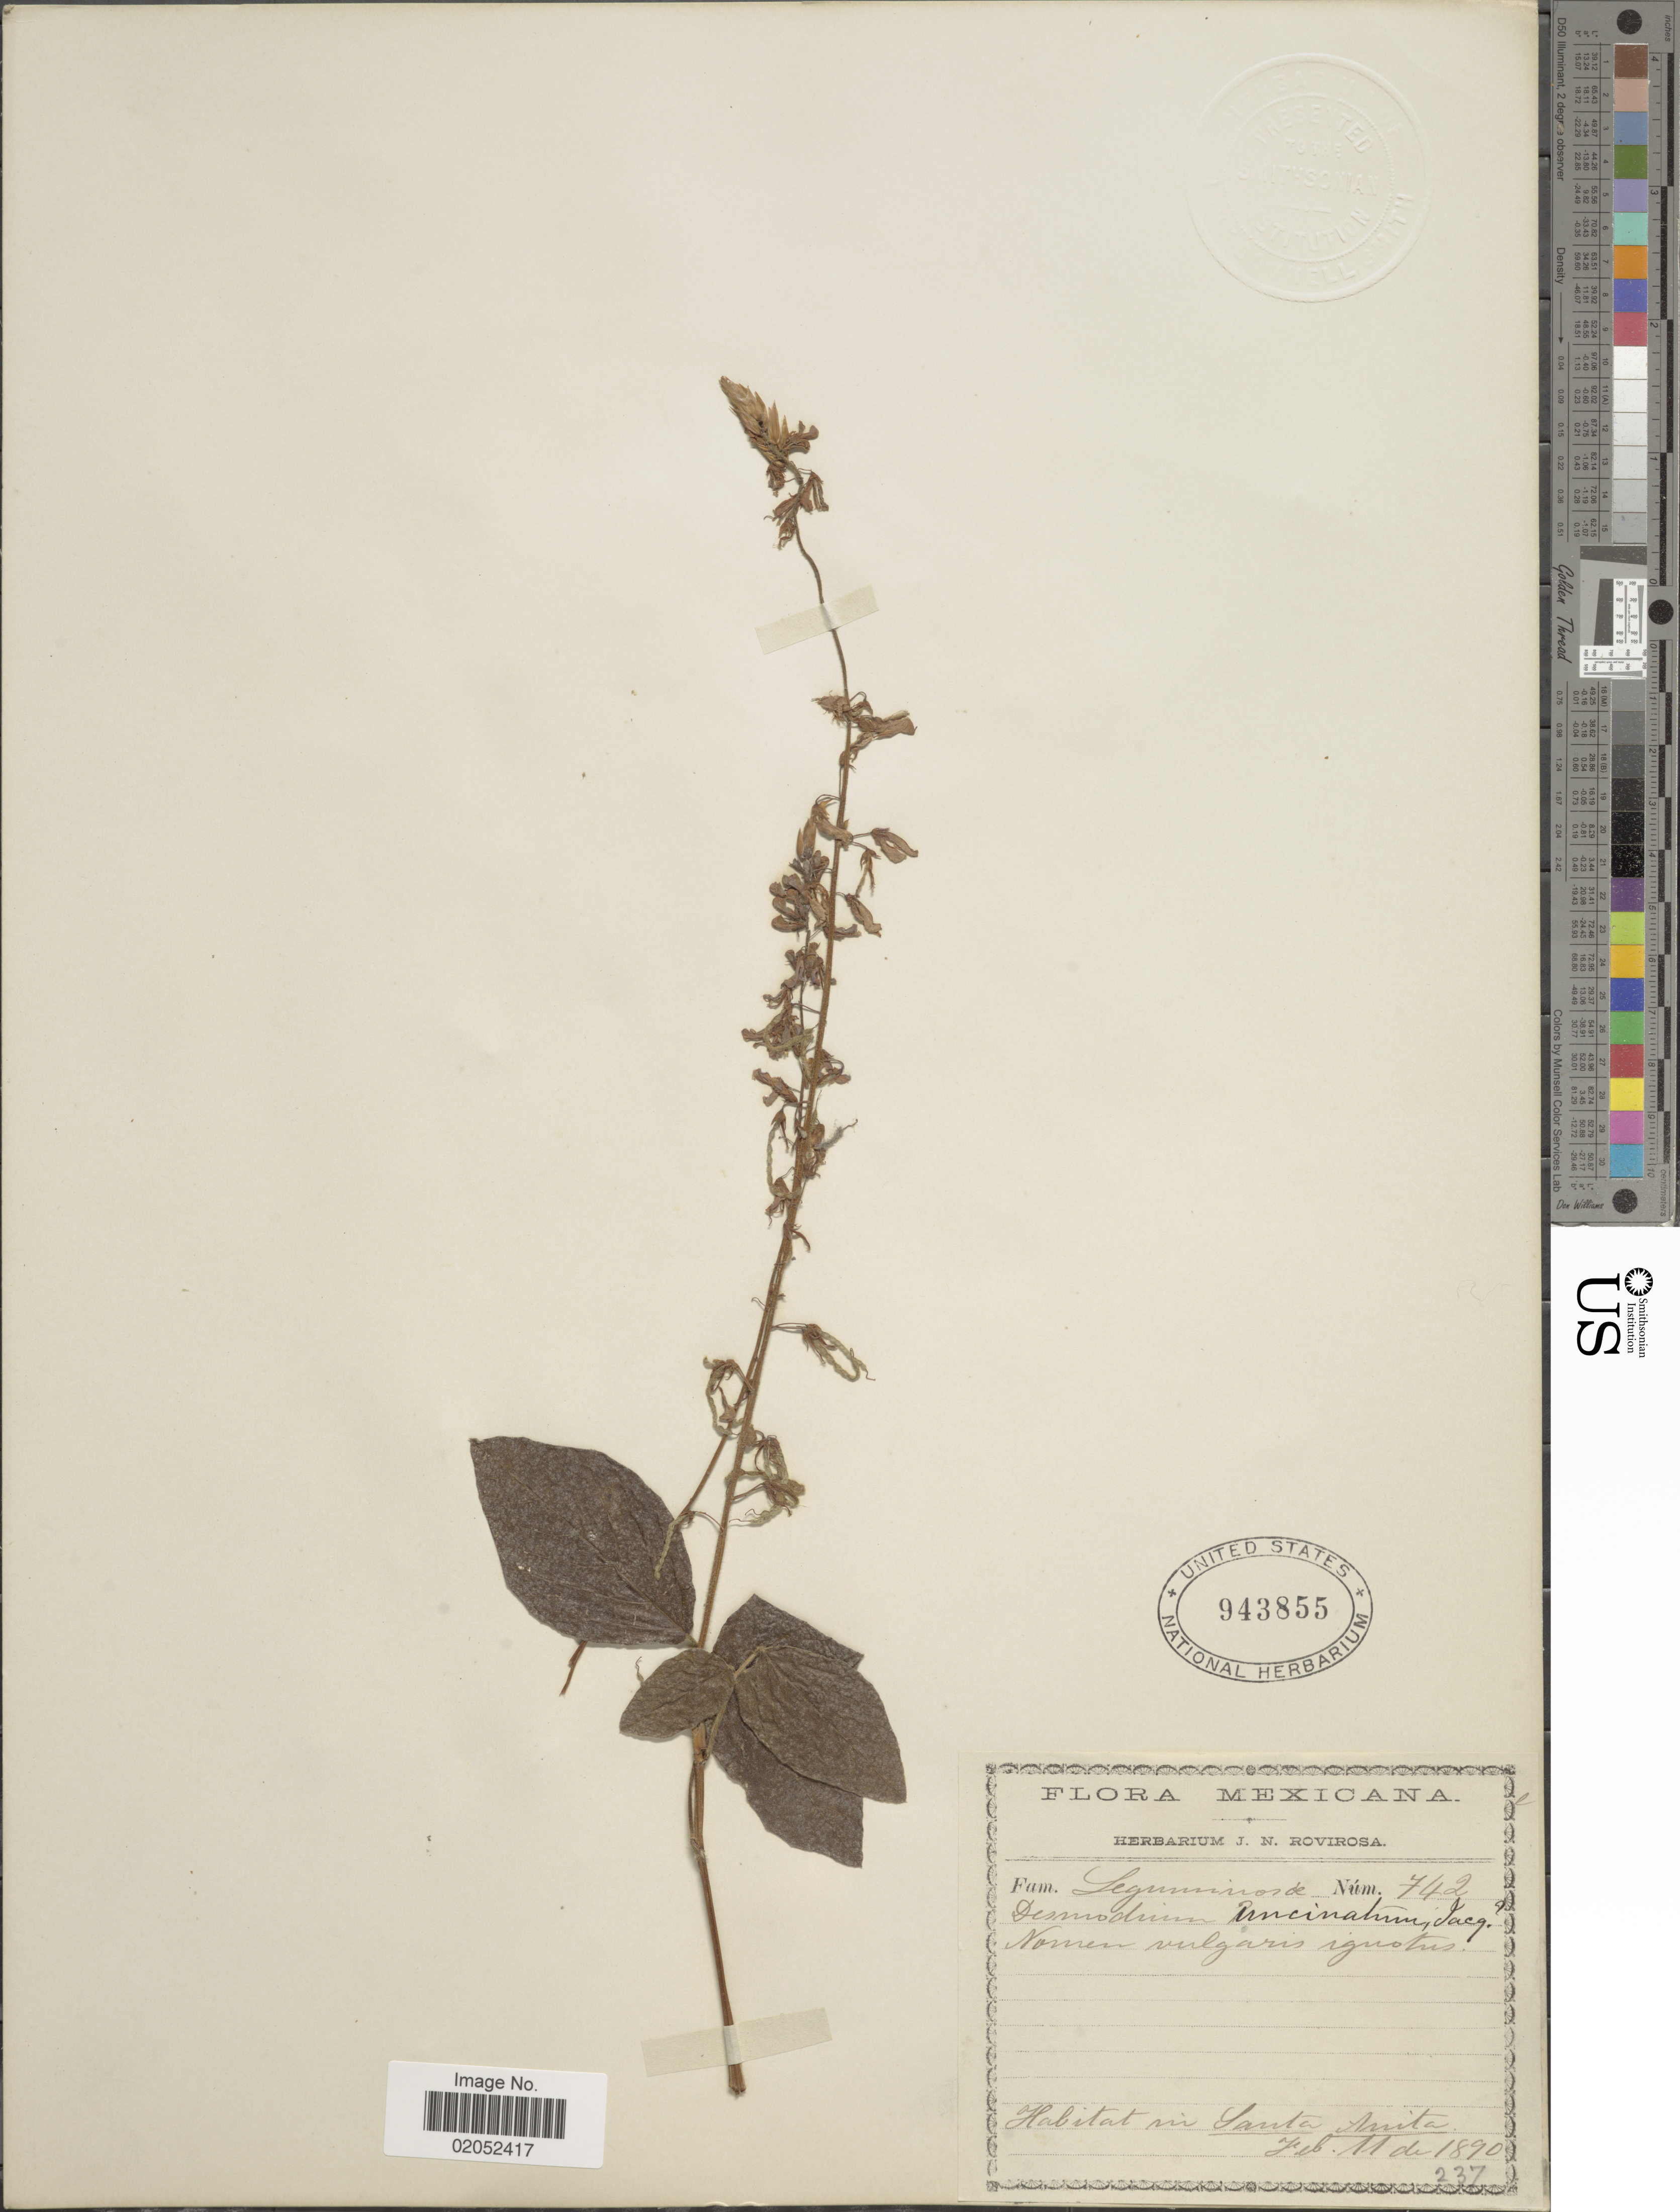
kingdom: Plantae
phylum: Tracheophyta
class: Magnoliopsida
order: Fabales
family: Fabaceae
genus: Desmodium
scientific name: Desmodium intortum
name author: (Mill.) Urb.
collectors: ex herb. J. N. Rovirosa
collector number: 237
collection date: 1890-02-11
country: Mexico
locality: Mexicana. Santa Anita.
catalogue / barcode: US 943855